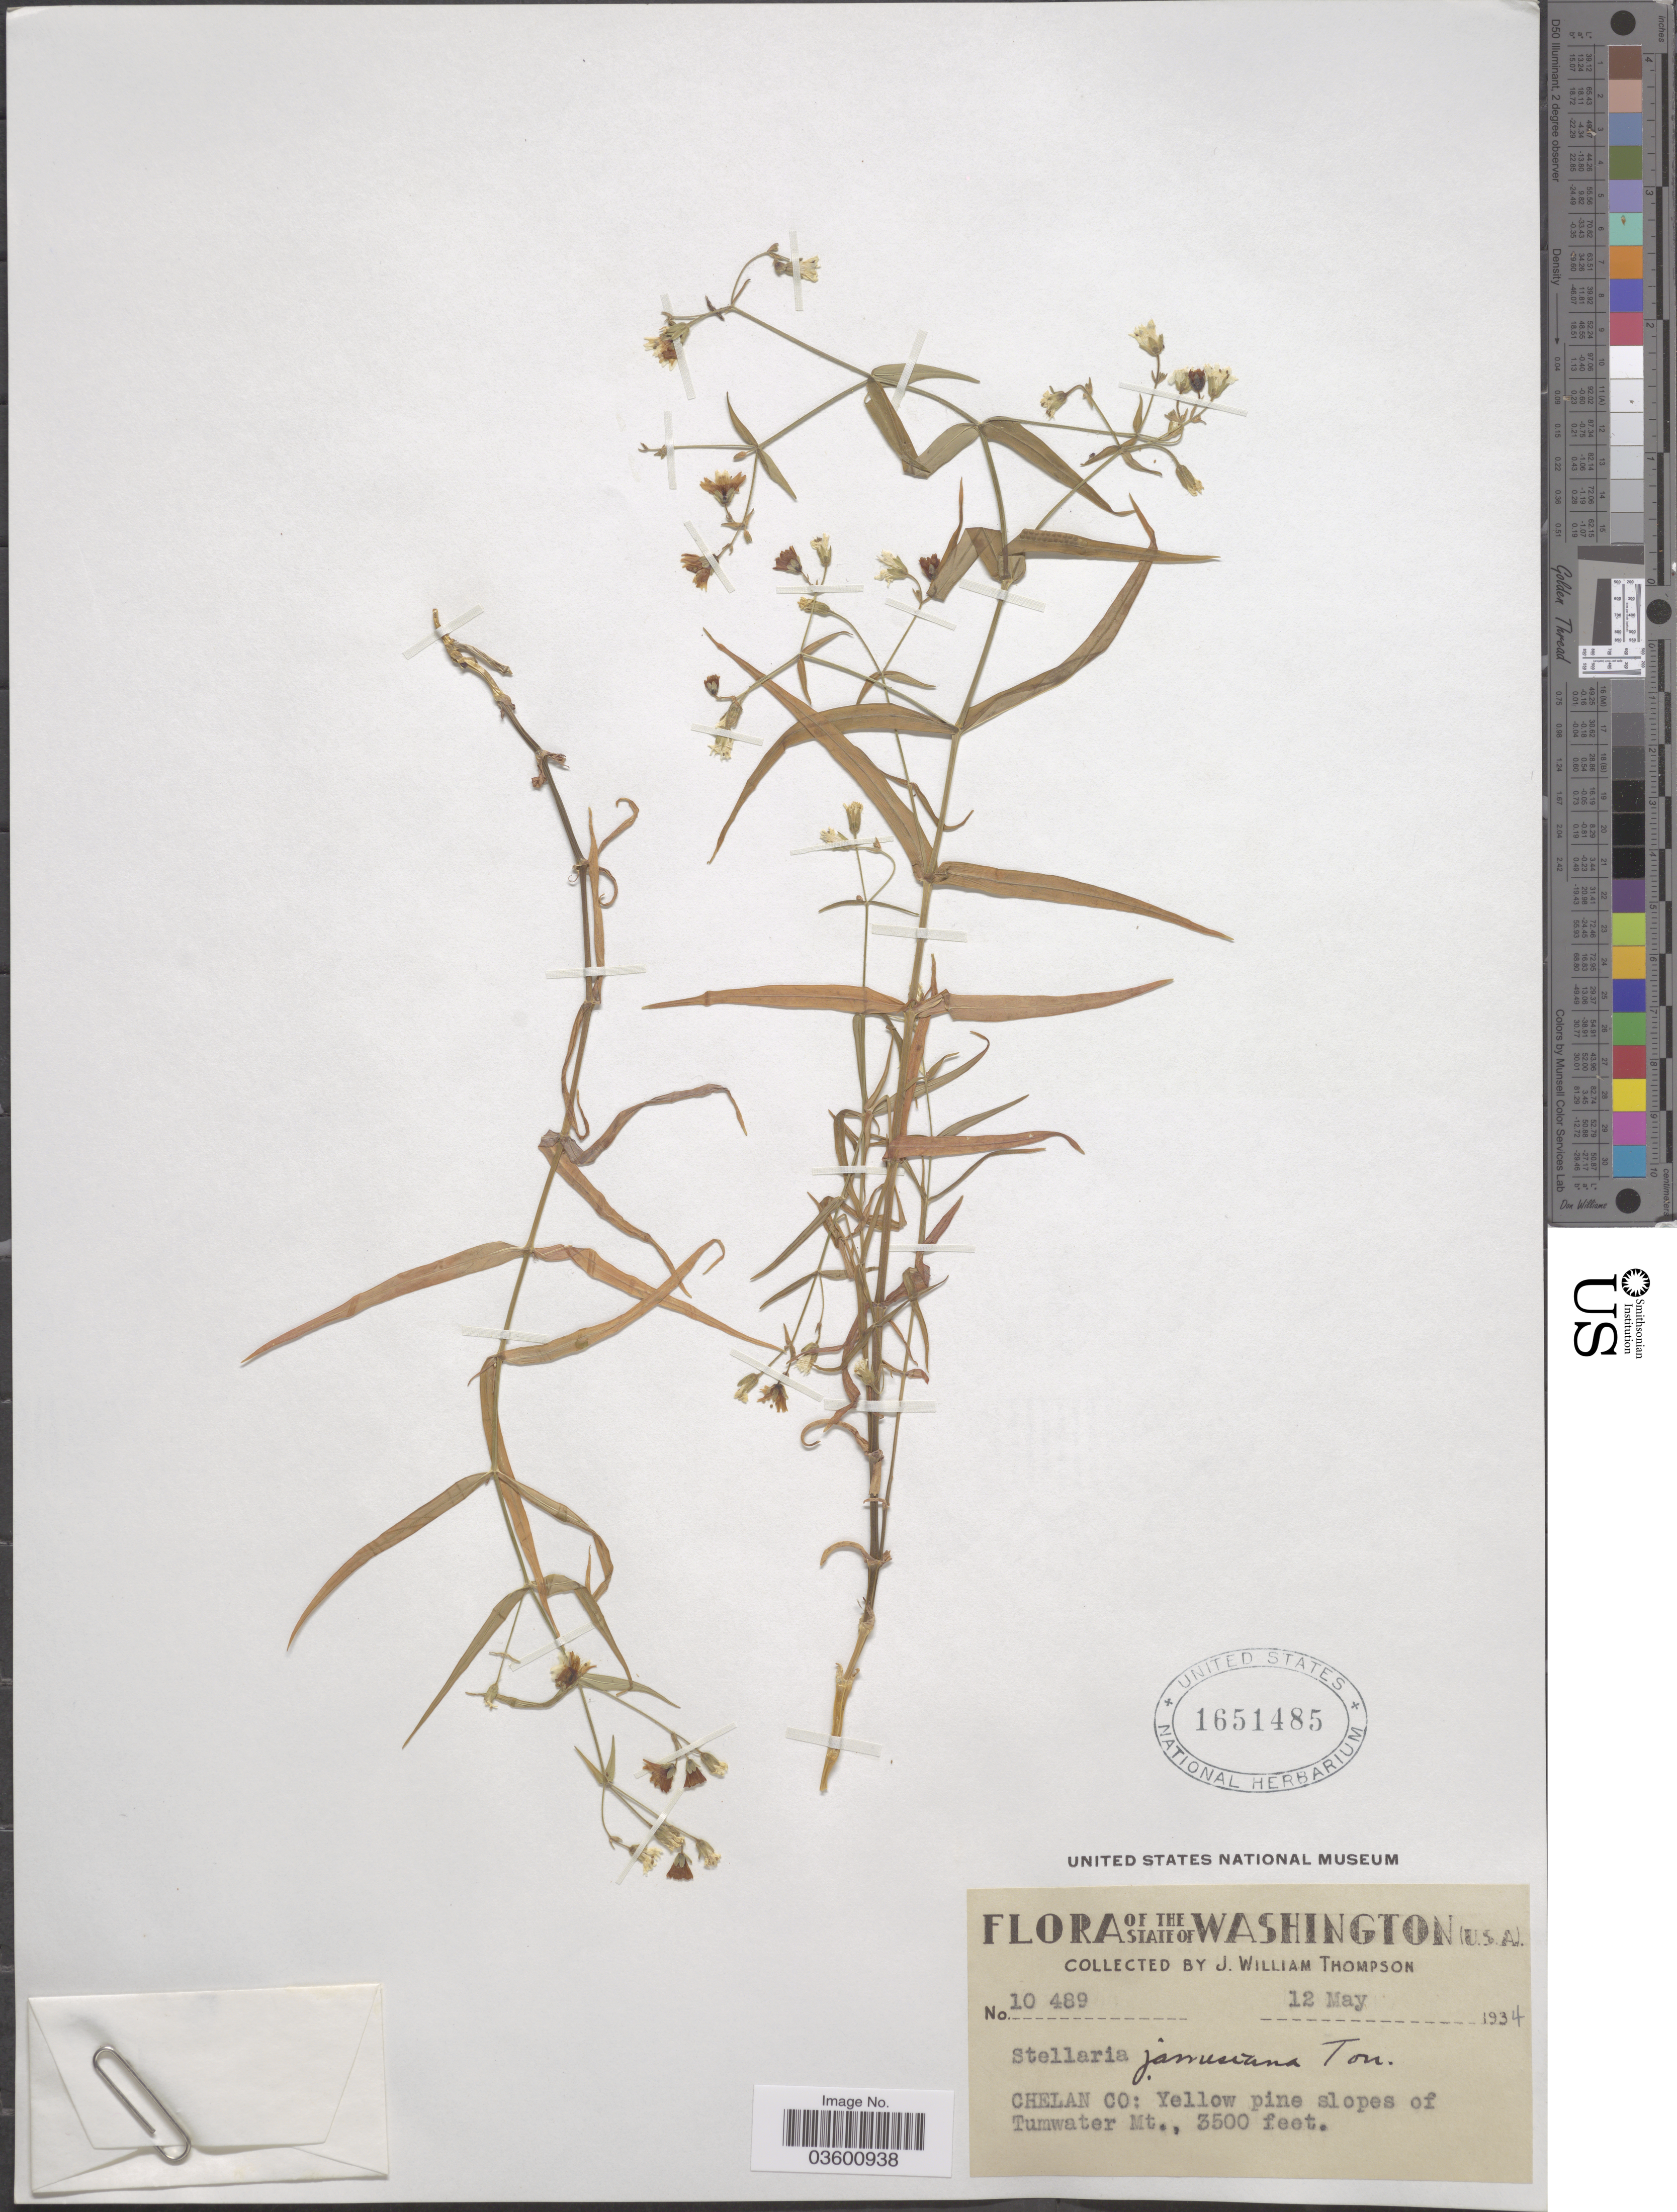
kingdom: Plantae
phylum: Tracheophyta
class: Magnoliopsida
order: Caryophyllales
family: Caryophyllaceae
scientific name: Torreyostellaria jamesiana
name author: (Torr.) Gang Yao et al.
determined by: Strong, M. T., (US), Smithsonian Institution - National Museum of Natural History (UNITED STATES)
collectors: J. W. Thompson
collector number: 10489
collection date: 1934-05-12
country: United States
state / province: Washington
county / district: Chelan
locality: Chelan Co: Yellow pine slopes of Tumwater Mt.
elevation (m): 1067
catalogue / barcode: US 1651485